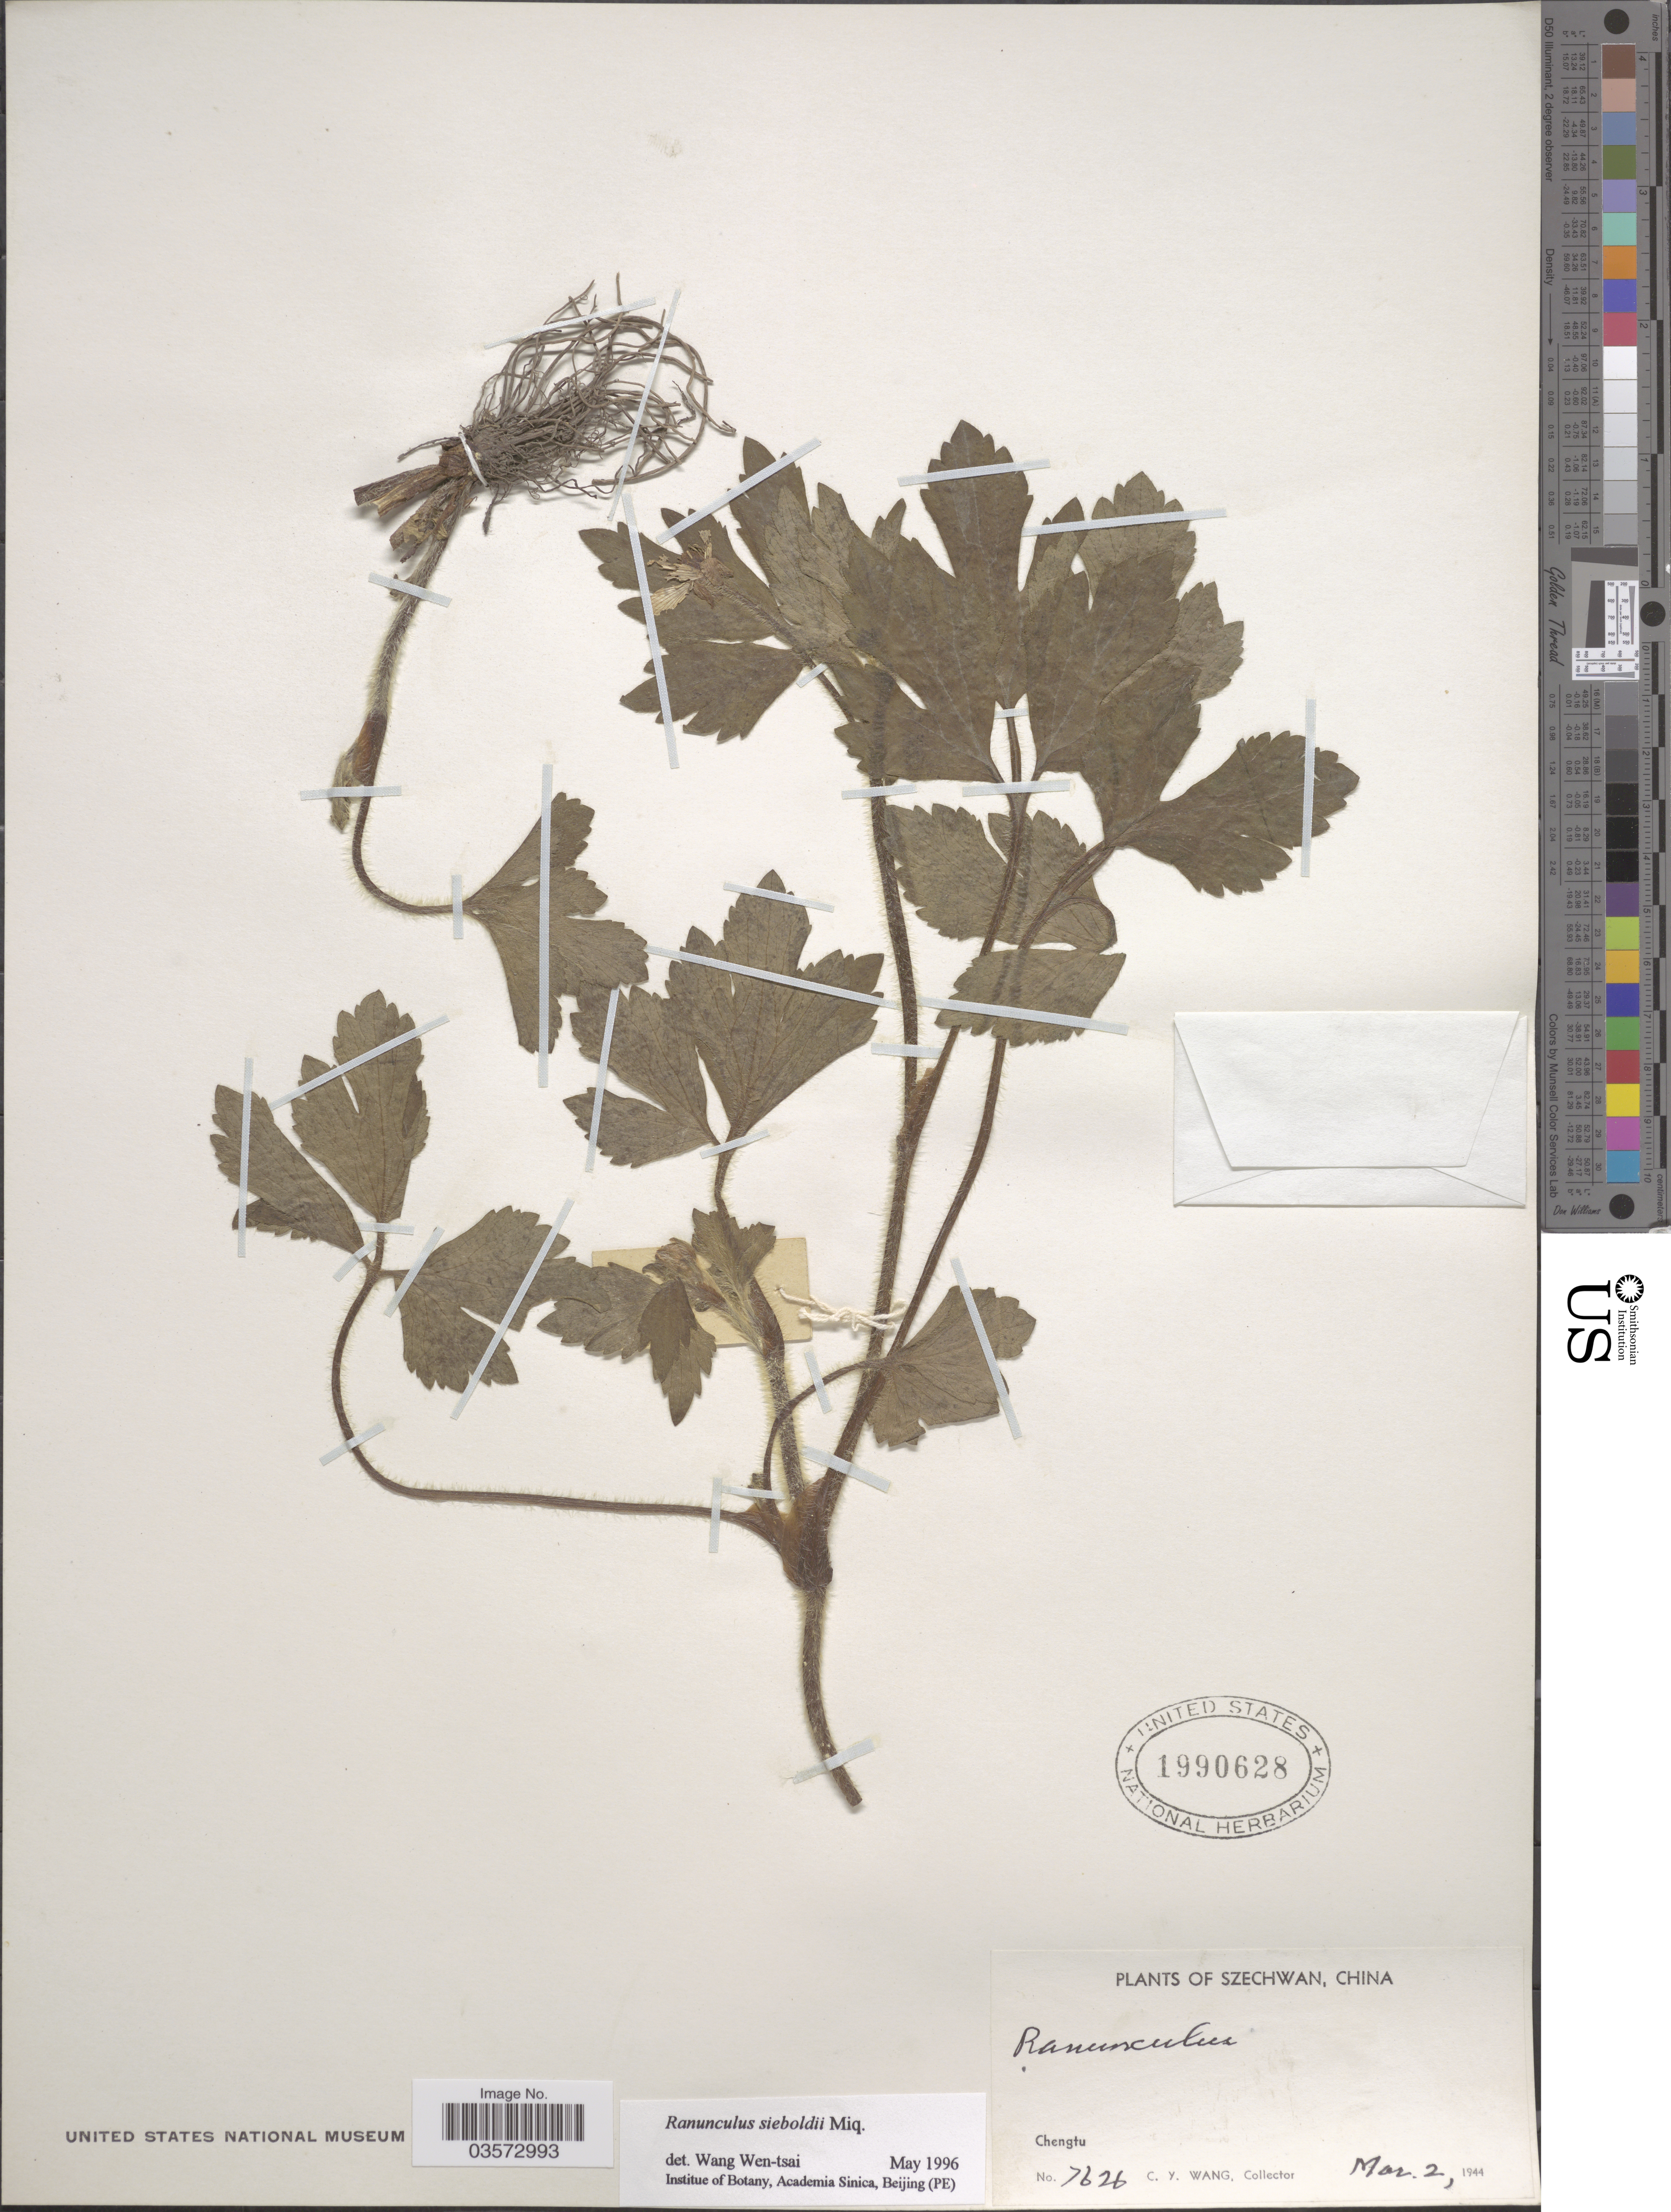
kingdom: Plantae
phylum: Tracheophyta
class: Magnoliopsida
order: Ranunculales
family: Ranunculaceae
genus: Ranunculus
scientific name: Ranunculus sieboldii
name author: Miq.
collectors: C. y. Wang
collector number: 7626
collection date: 1944-03-02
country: China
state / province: Sichuan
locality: Szechwan. Chengtu.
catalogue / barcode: US 1990628